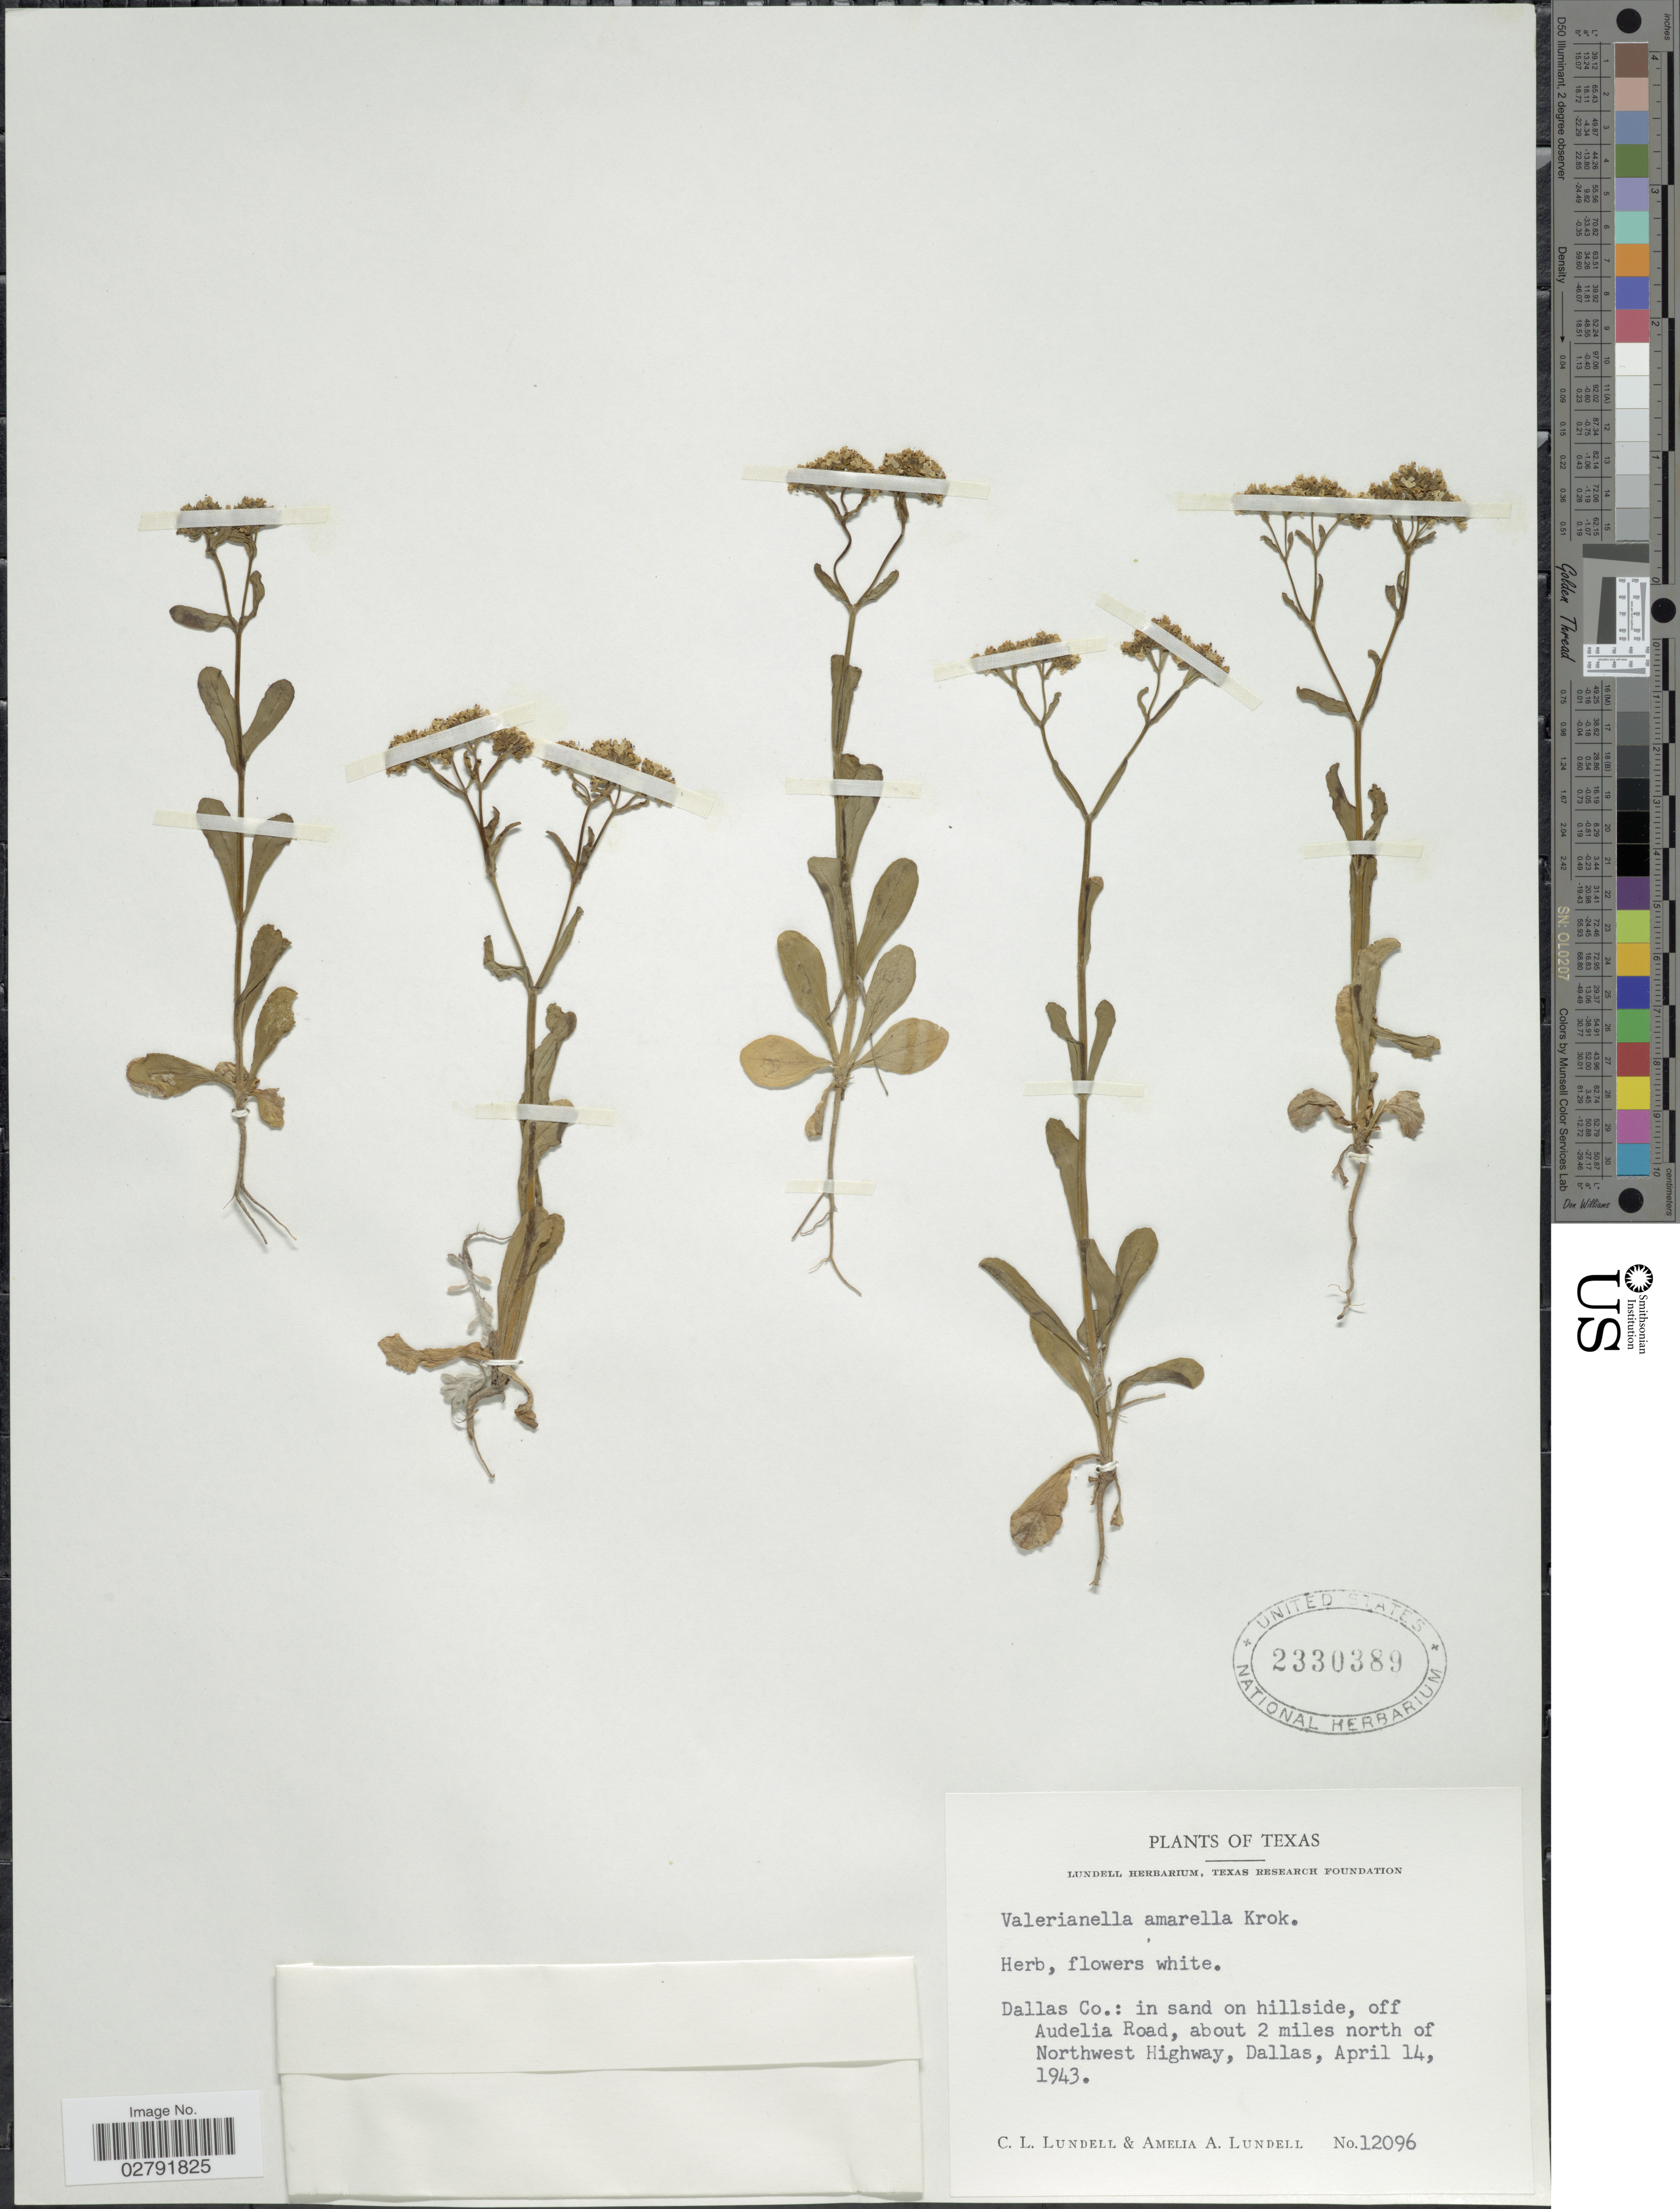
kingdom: Plantae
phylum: Tracheophyta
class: Magnoliopsida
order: Dipsacales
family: Caprifoliaceae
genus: Valerianella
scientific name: Valerianella amarella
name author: (Lindl. ex Engelm.) Krok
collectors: C. L. Lundell & A. A. Lundell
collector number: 12096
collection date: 1943-04-14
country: United States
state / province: Texas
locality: Dallas Co.: in sand on hillside, off Audelia Road, about 2 miles north of Northwest Highway, Dallas.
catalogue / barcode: US 2330389